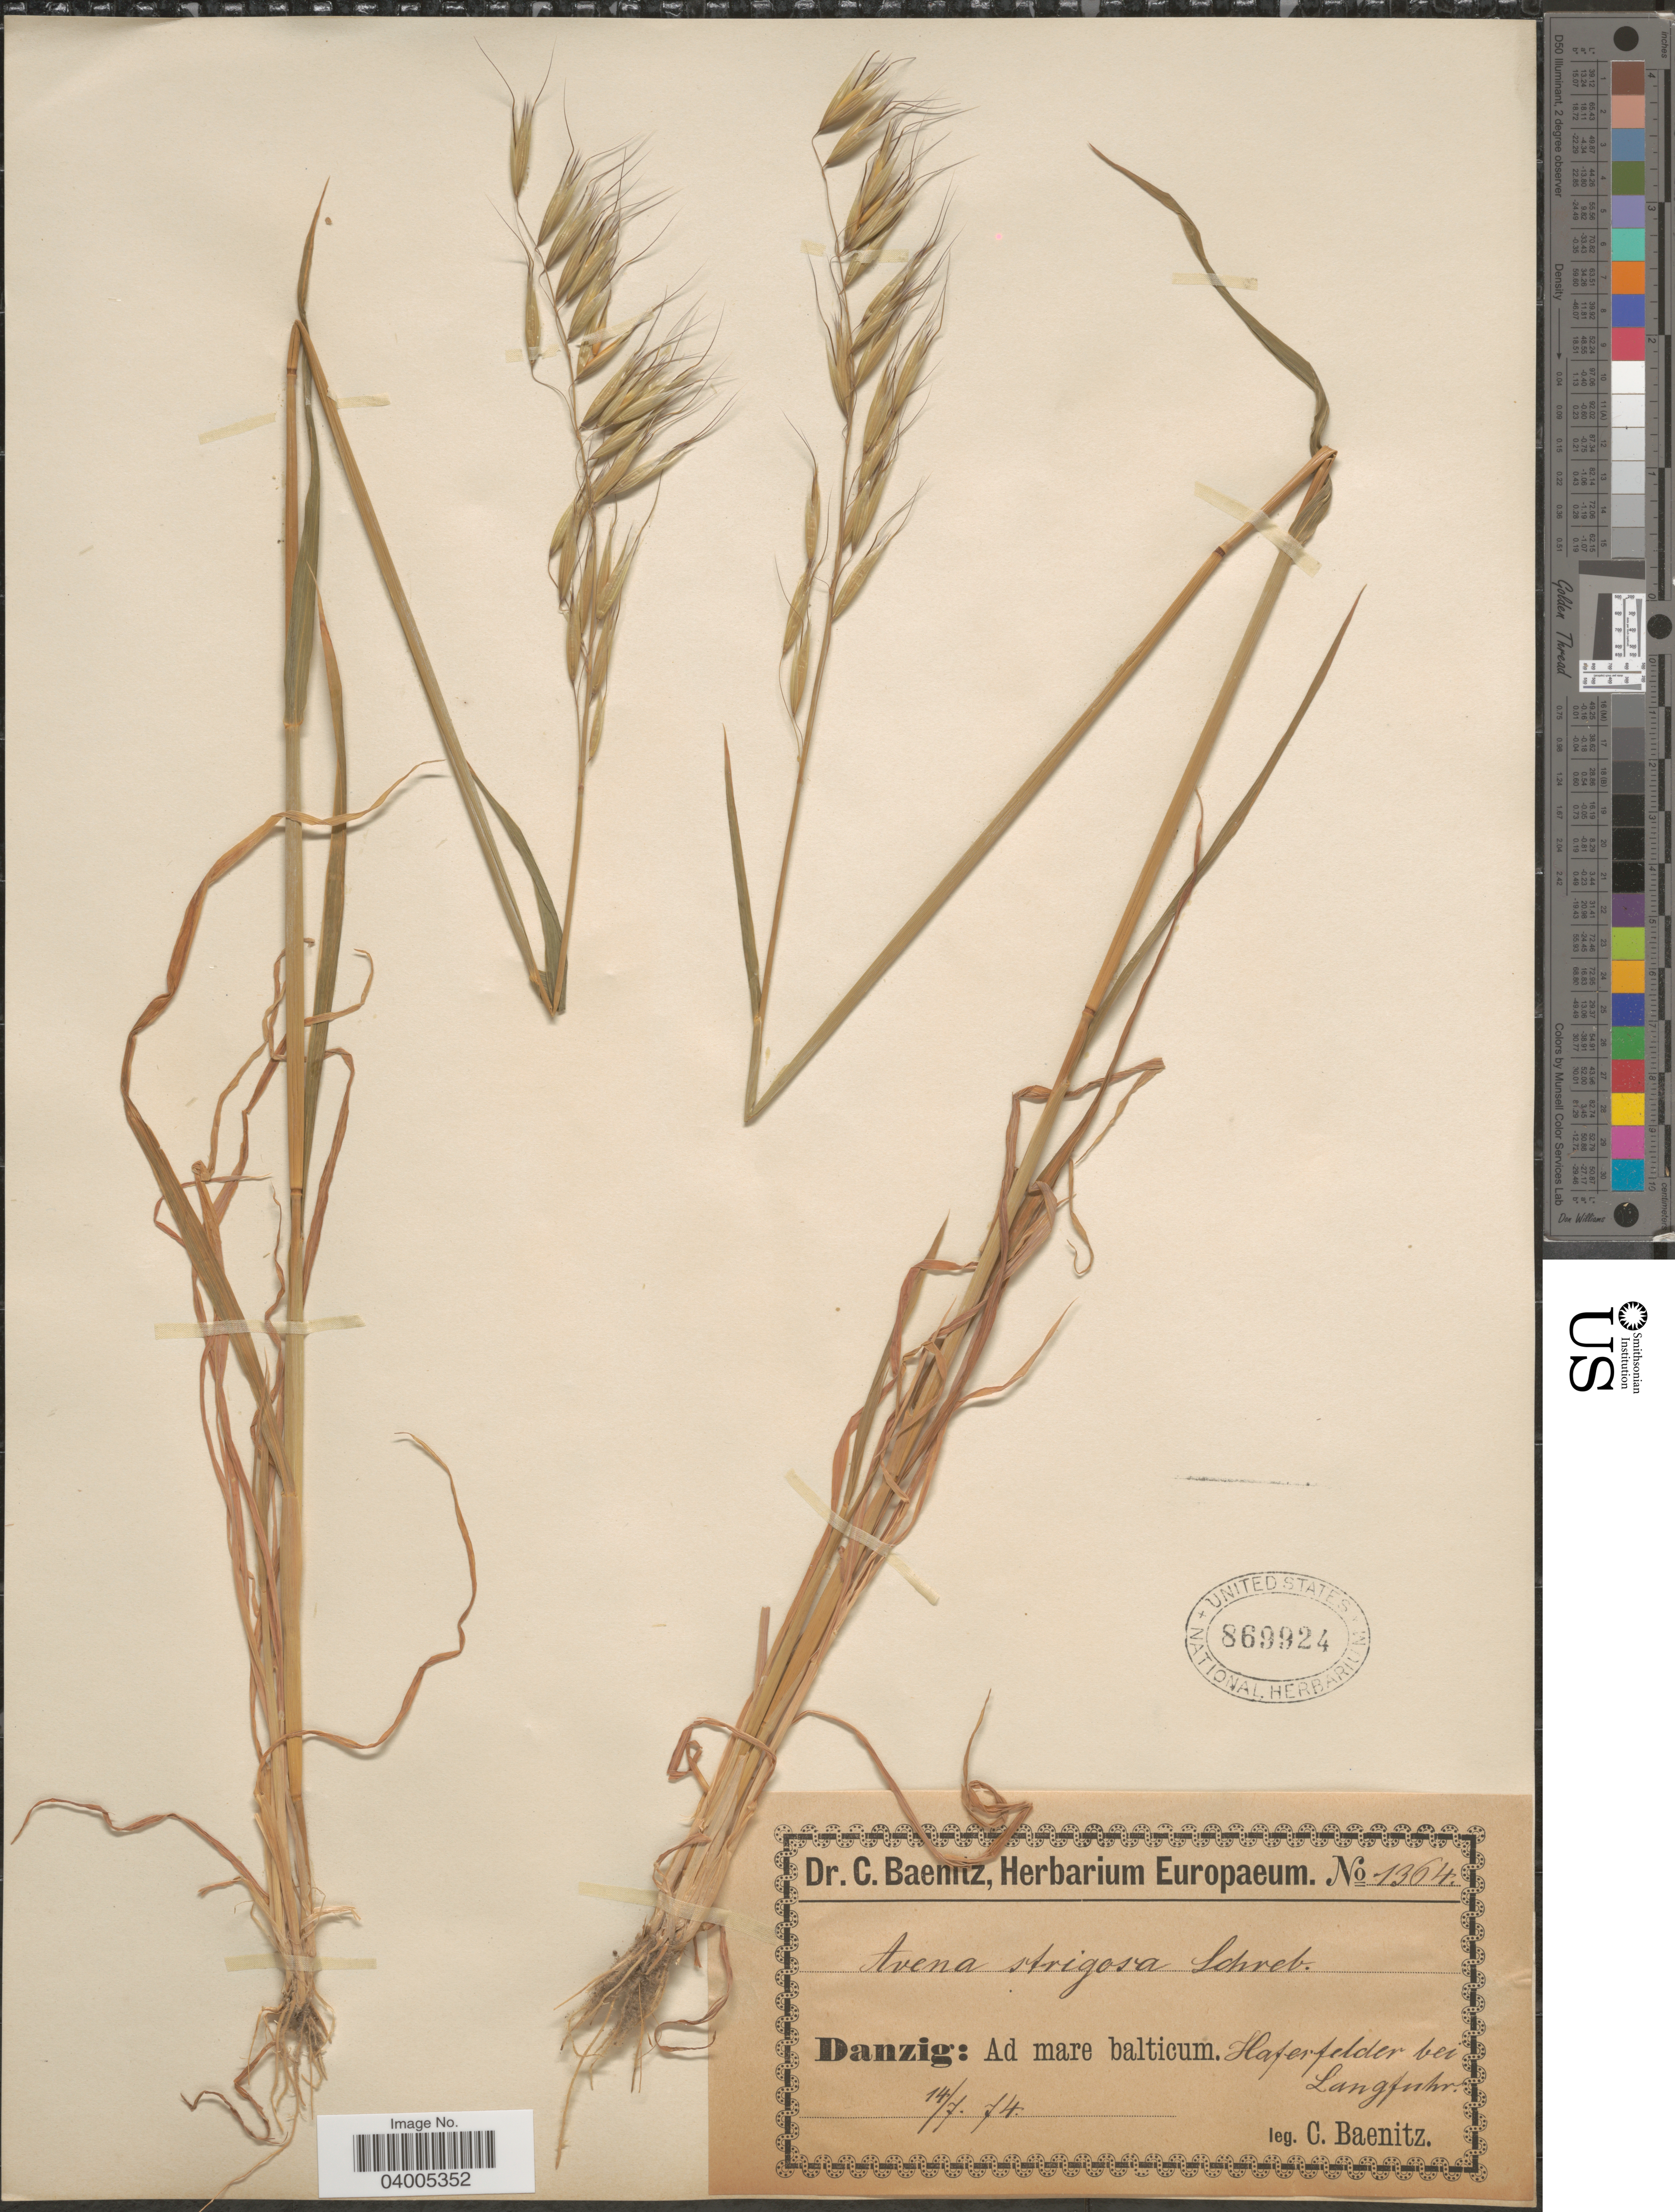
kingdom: Plantae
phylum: Tracheophyta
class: Liliopsida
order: Poales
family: Poaceae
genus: Avena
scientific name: Avena strigosa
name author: Schreb.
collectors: C. G. Baenitz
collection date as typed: Transcribed d/m/y: 14/7/74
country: Poland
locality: Danzig: Ad mare balticum. Haferfelder bei Langfuhr.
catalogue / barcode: US 869924